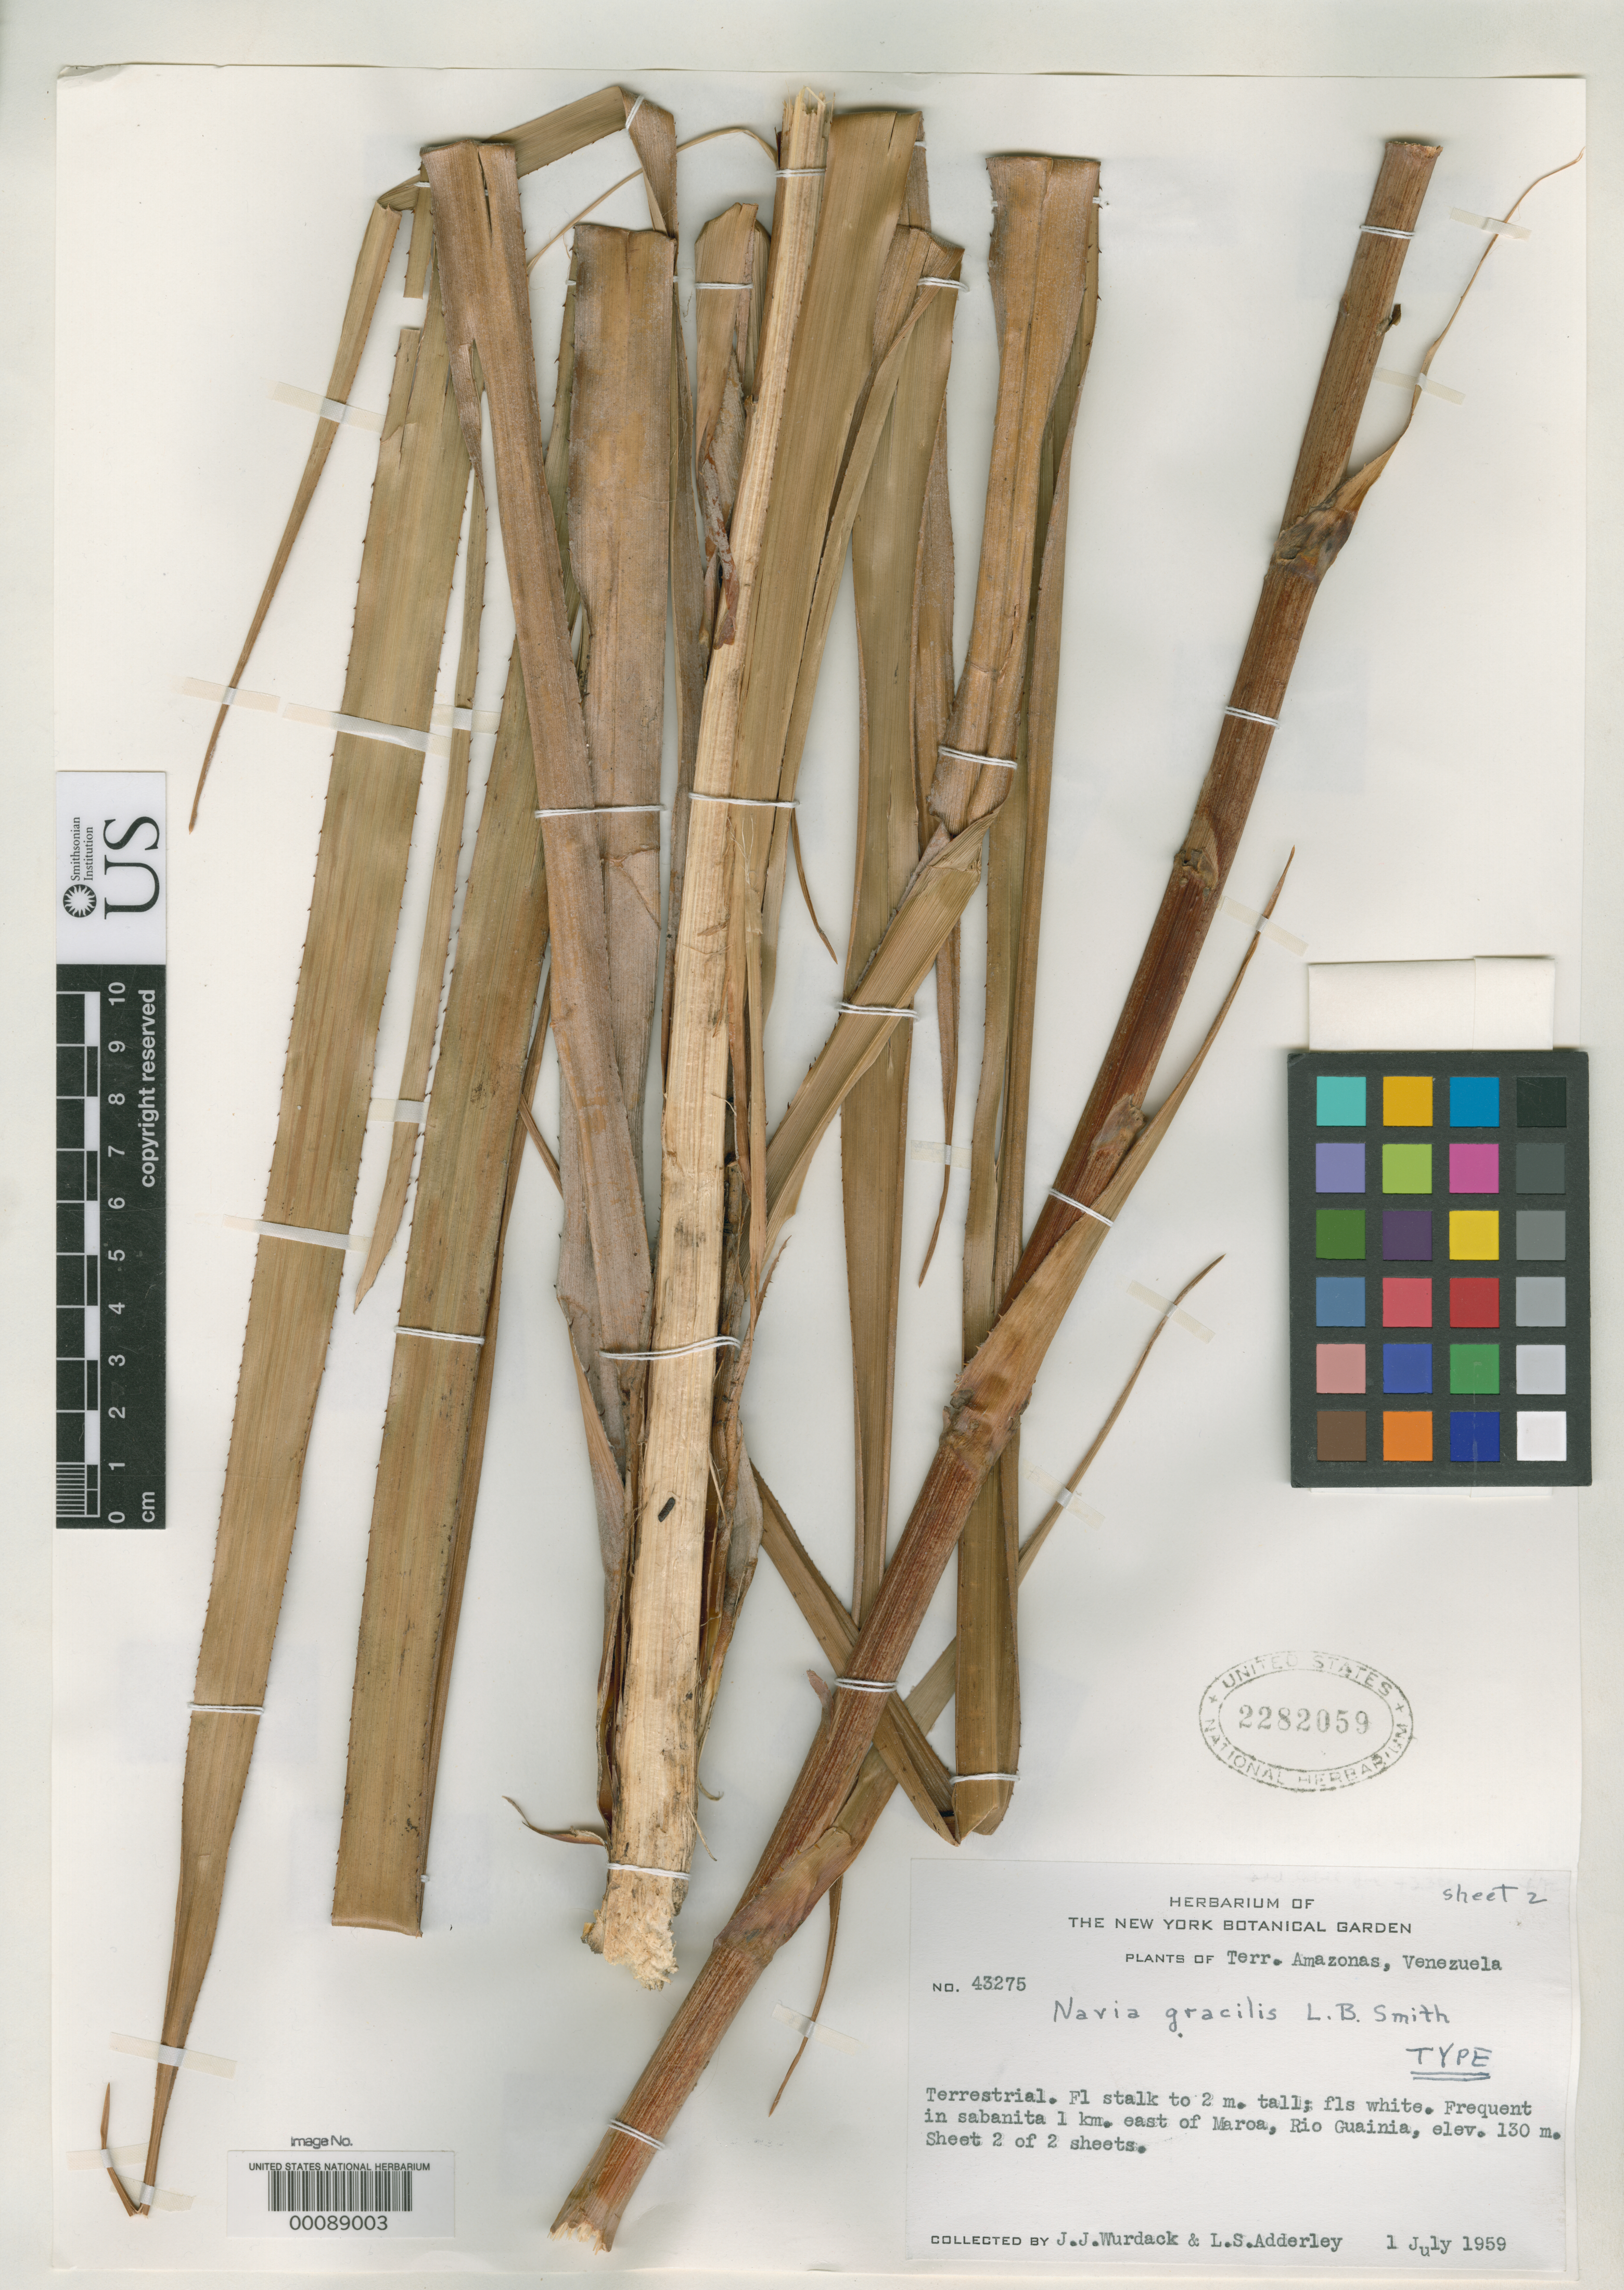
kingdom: Plantae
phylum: Tracheophyta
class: Liliopsida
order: Poales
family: Bromeliaceae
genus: Navia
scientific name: Navia gracilis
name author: L.B. Sm.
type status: Holotype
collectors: J. J. Wurdack & L. S. Adderley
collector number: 43275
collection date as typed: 01 Jul 1959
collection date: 1959-07-01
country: Venezuela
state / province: Amazonas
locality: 1 km. E of Maroa, Rio Guainia.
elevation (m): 130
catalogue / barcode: US 2282059